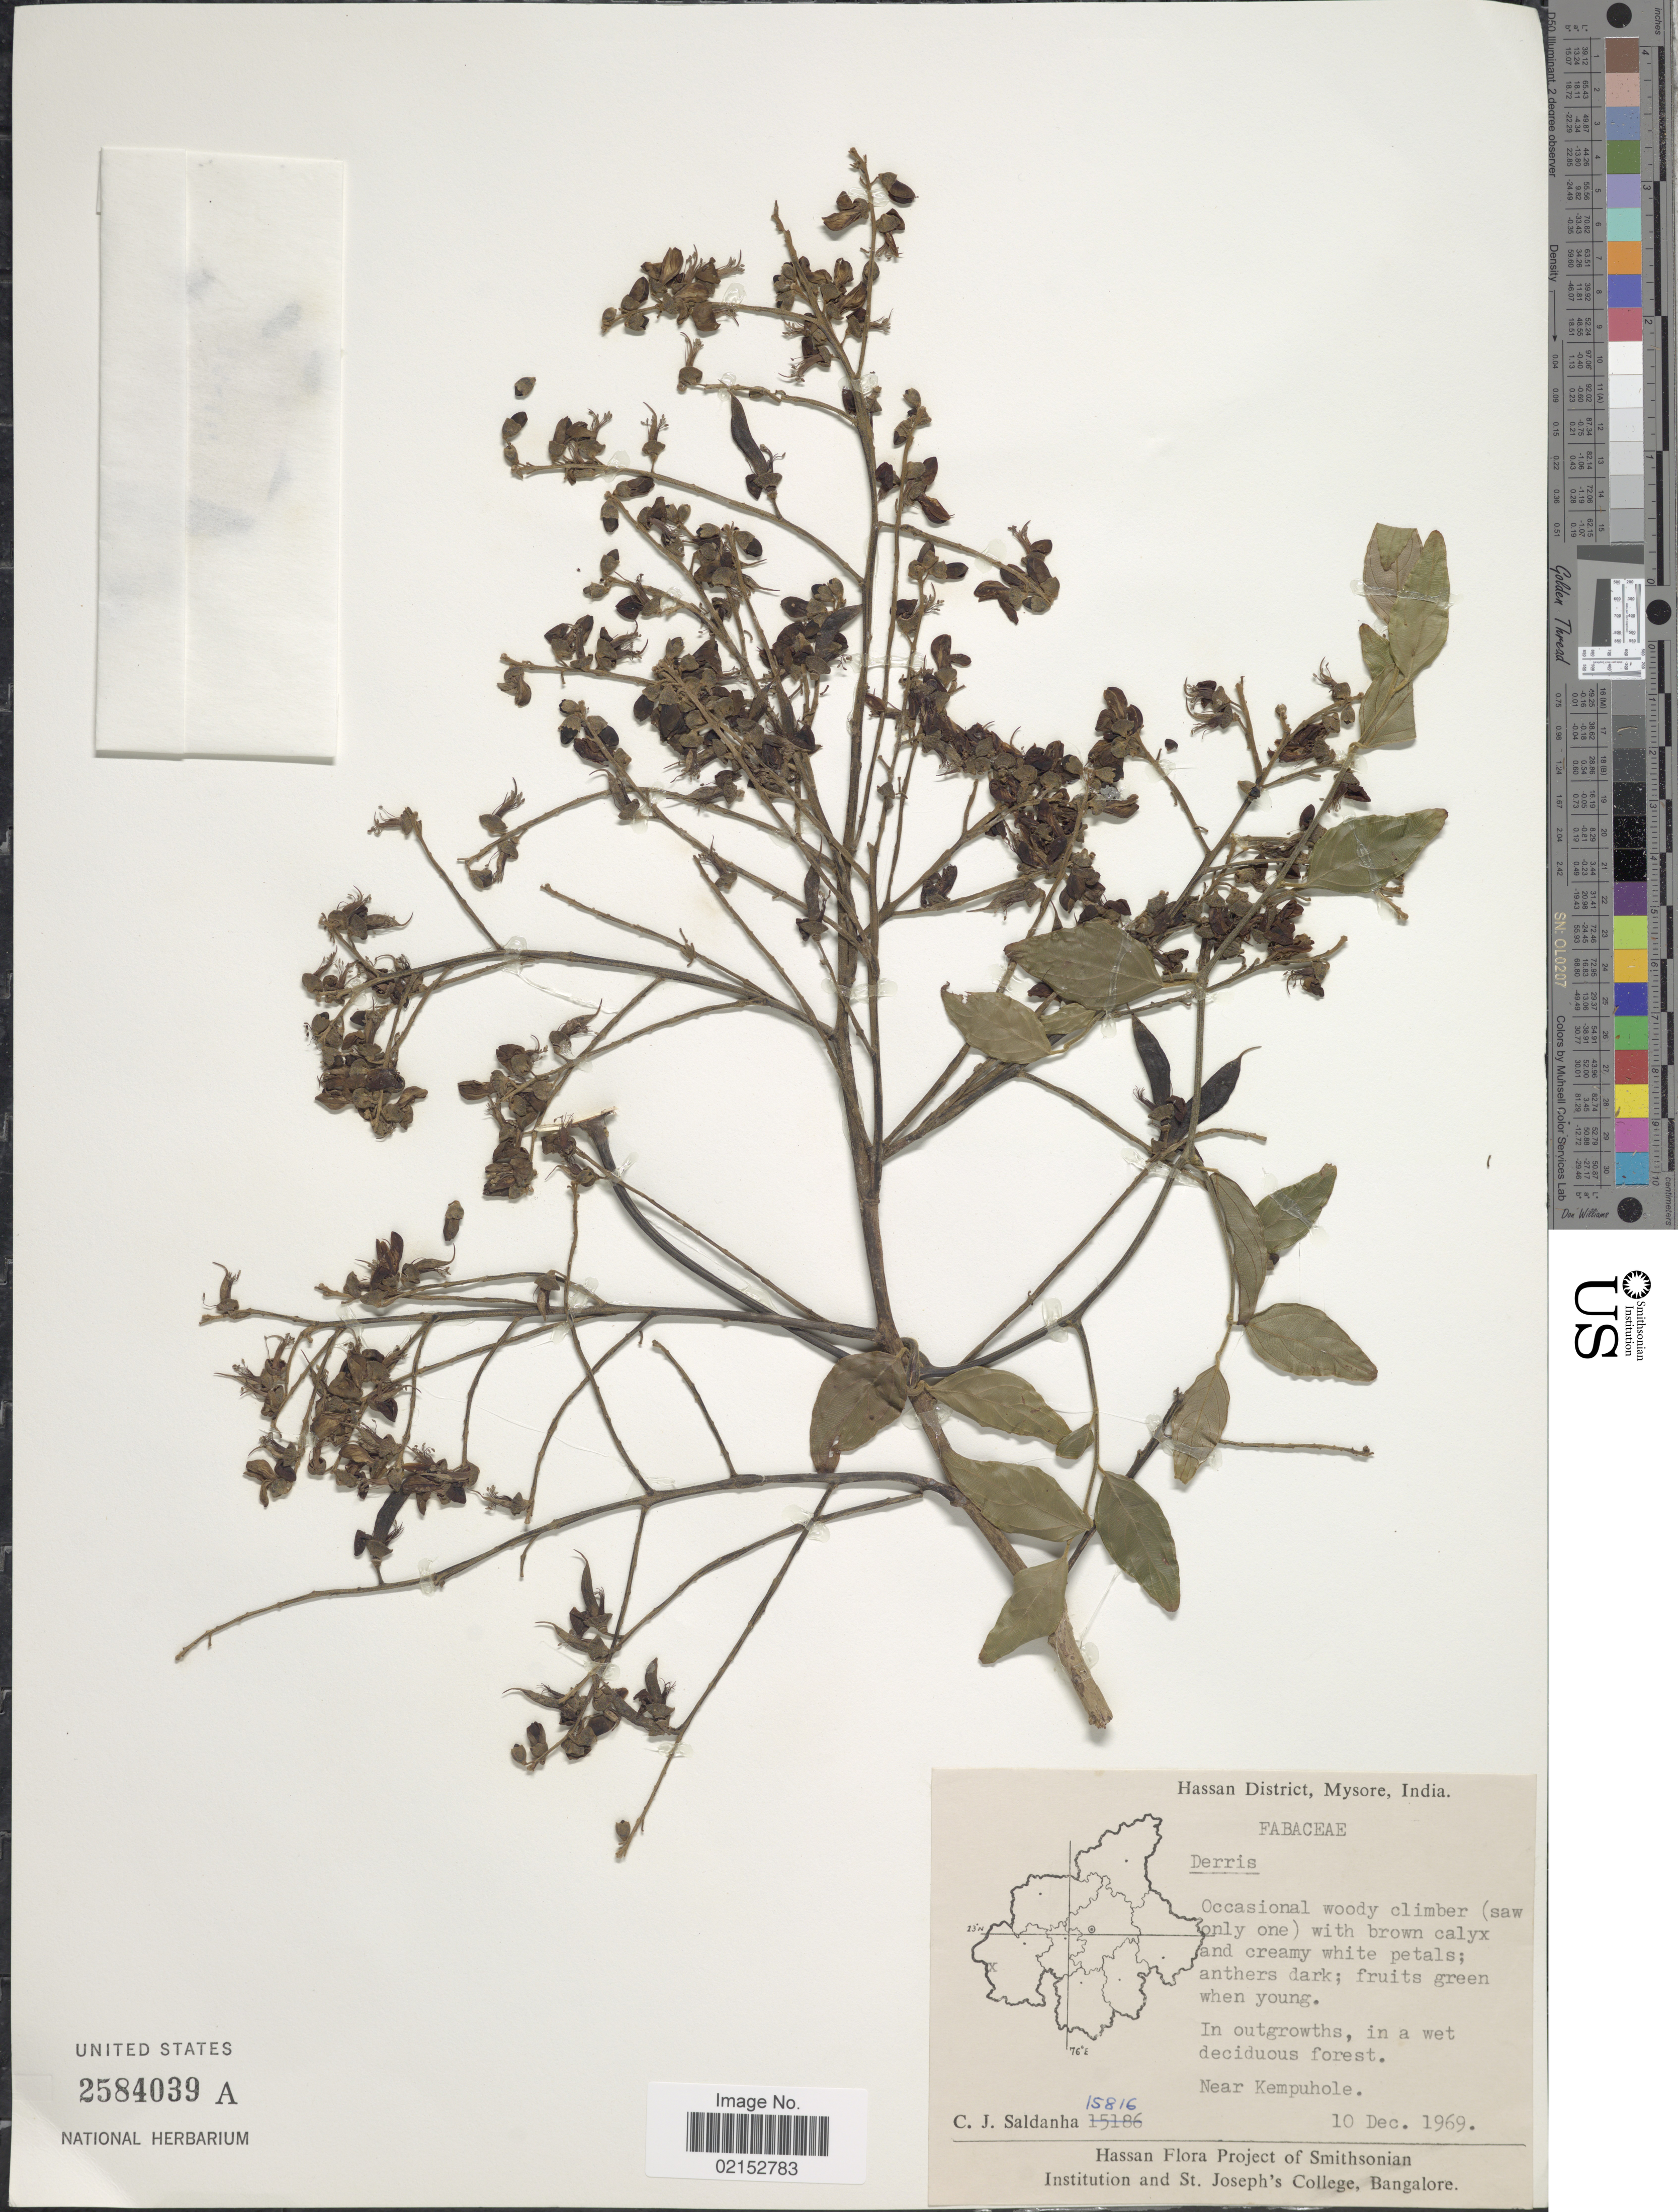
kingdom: Plantae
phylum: Tracheophyta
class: Magnoliopsida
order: Fabales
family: Fabaceae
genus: Derris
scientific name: Derris sp.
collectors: C. J. Saldanha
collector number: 15816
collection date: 1969-12-10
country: India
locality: Hassan District, Mysore, near Kempuhole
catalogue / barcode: US 2584039A